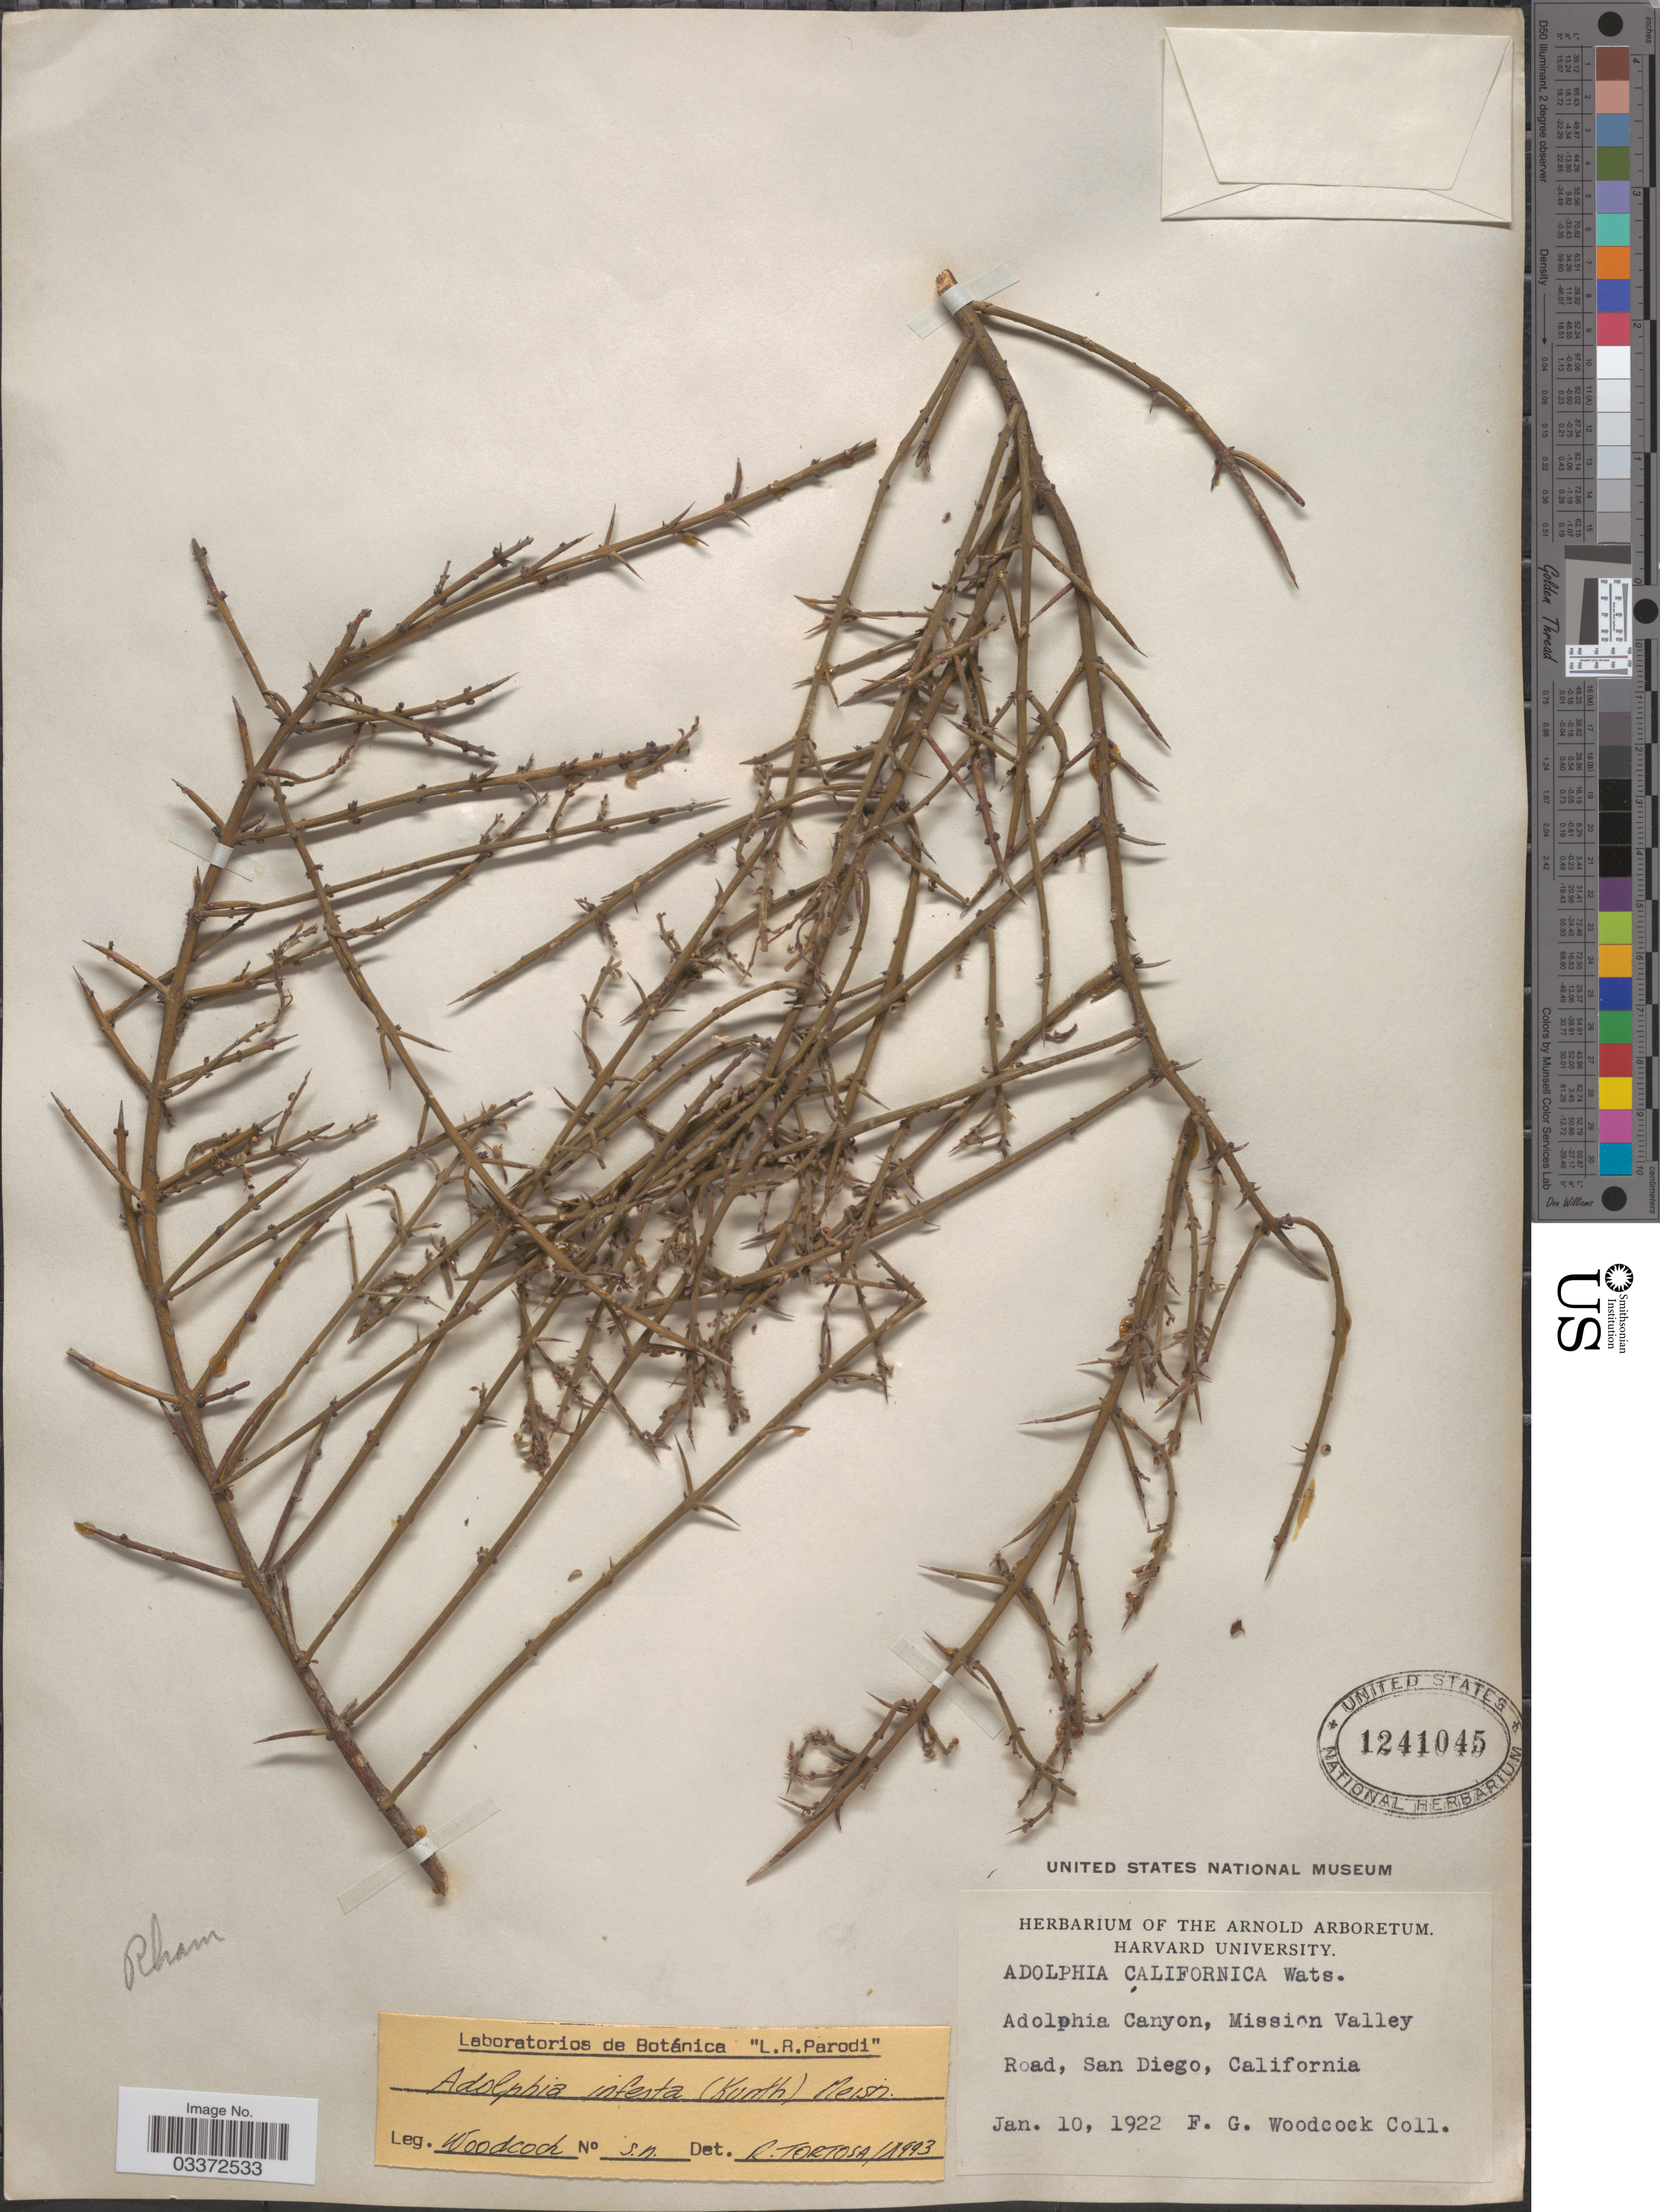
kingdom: Plantae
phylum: Tracheophyta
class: Magnoliopsida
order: Rosales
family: Rhamnaceae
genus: Adolphia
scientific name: Adolphia infesta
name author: (Kunth) Meisn.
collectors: F. Woodcock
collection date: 1922-01-10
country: United States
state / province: California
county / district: San Diego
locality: Adolphia Canyon, Mission Valley Road, San Diego.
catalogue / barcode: US 1241045